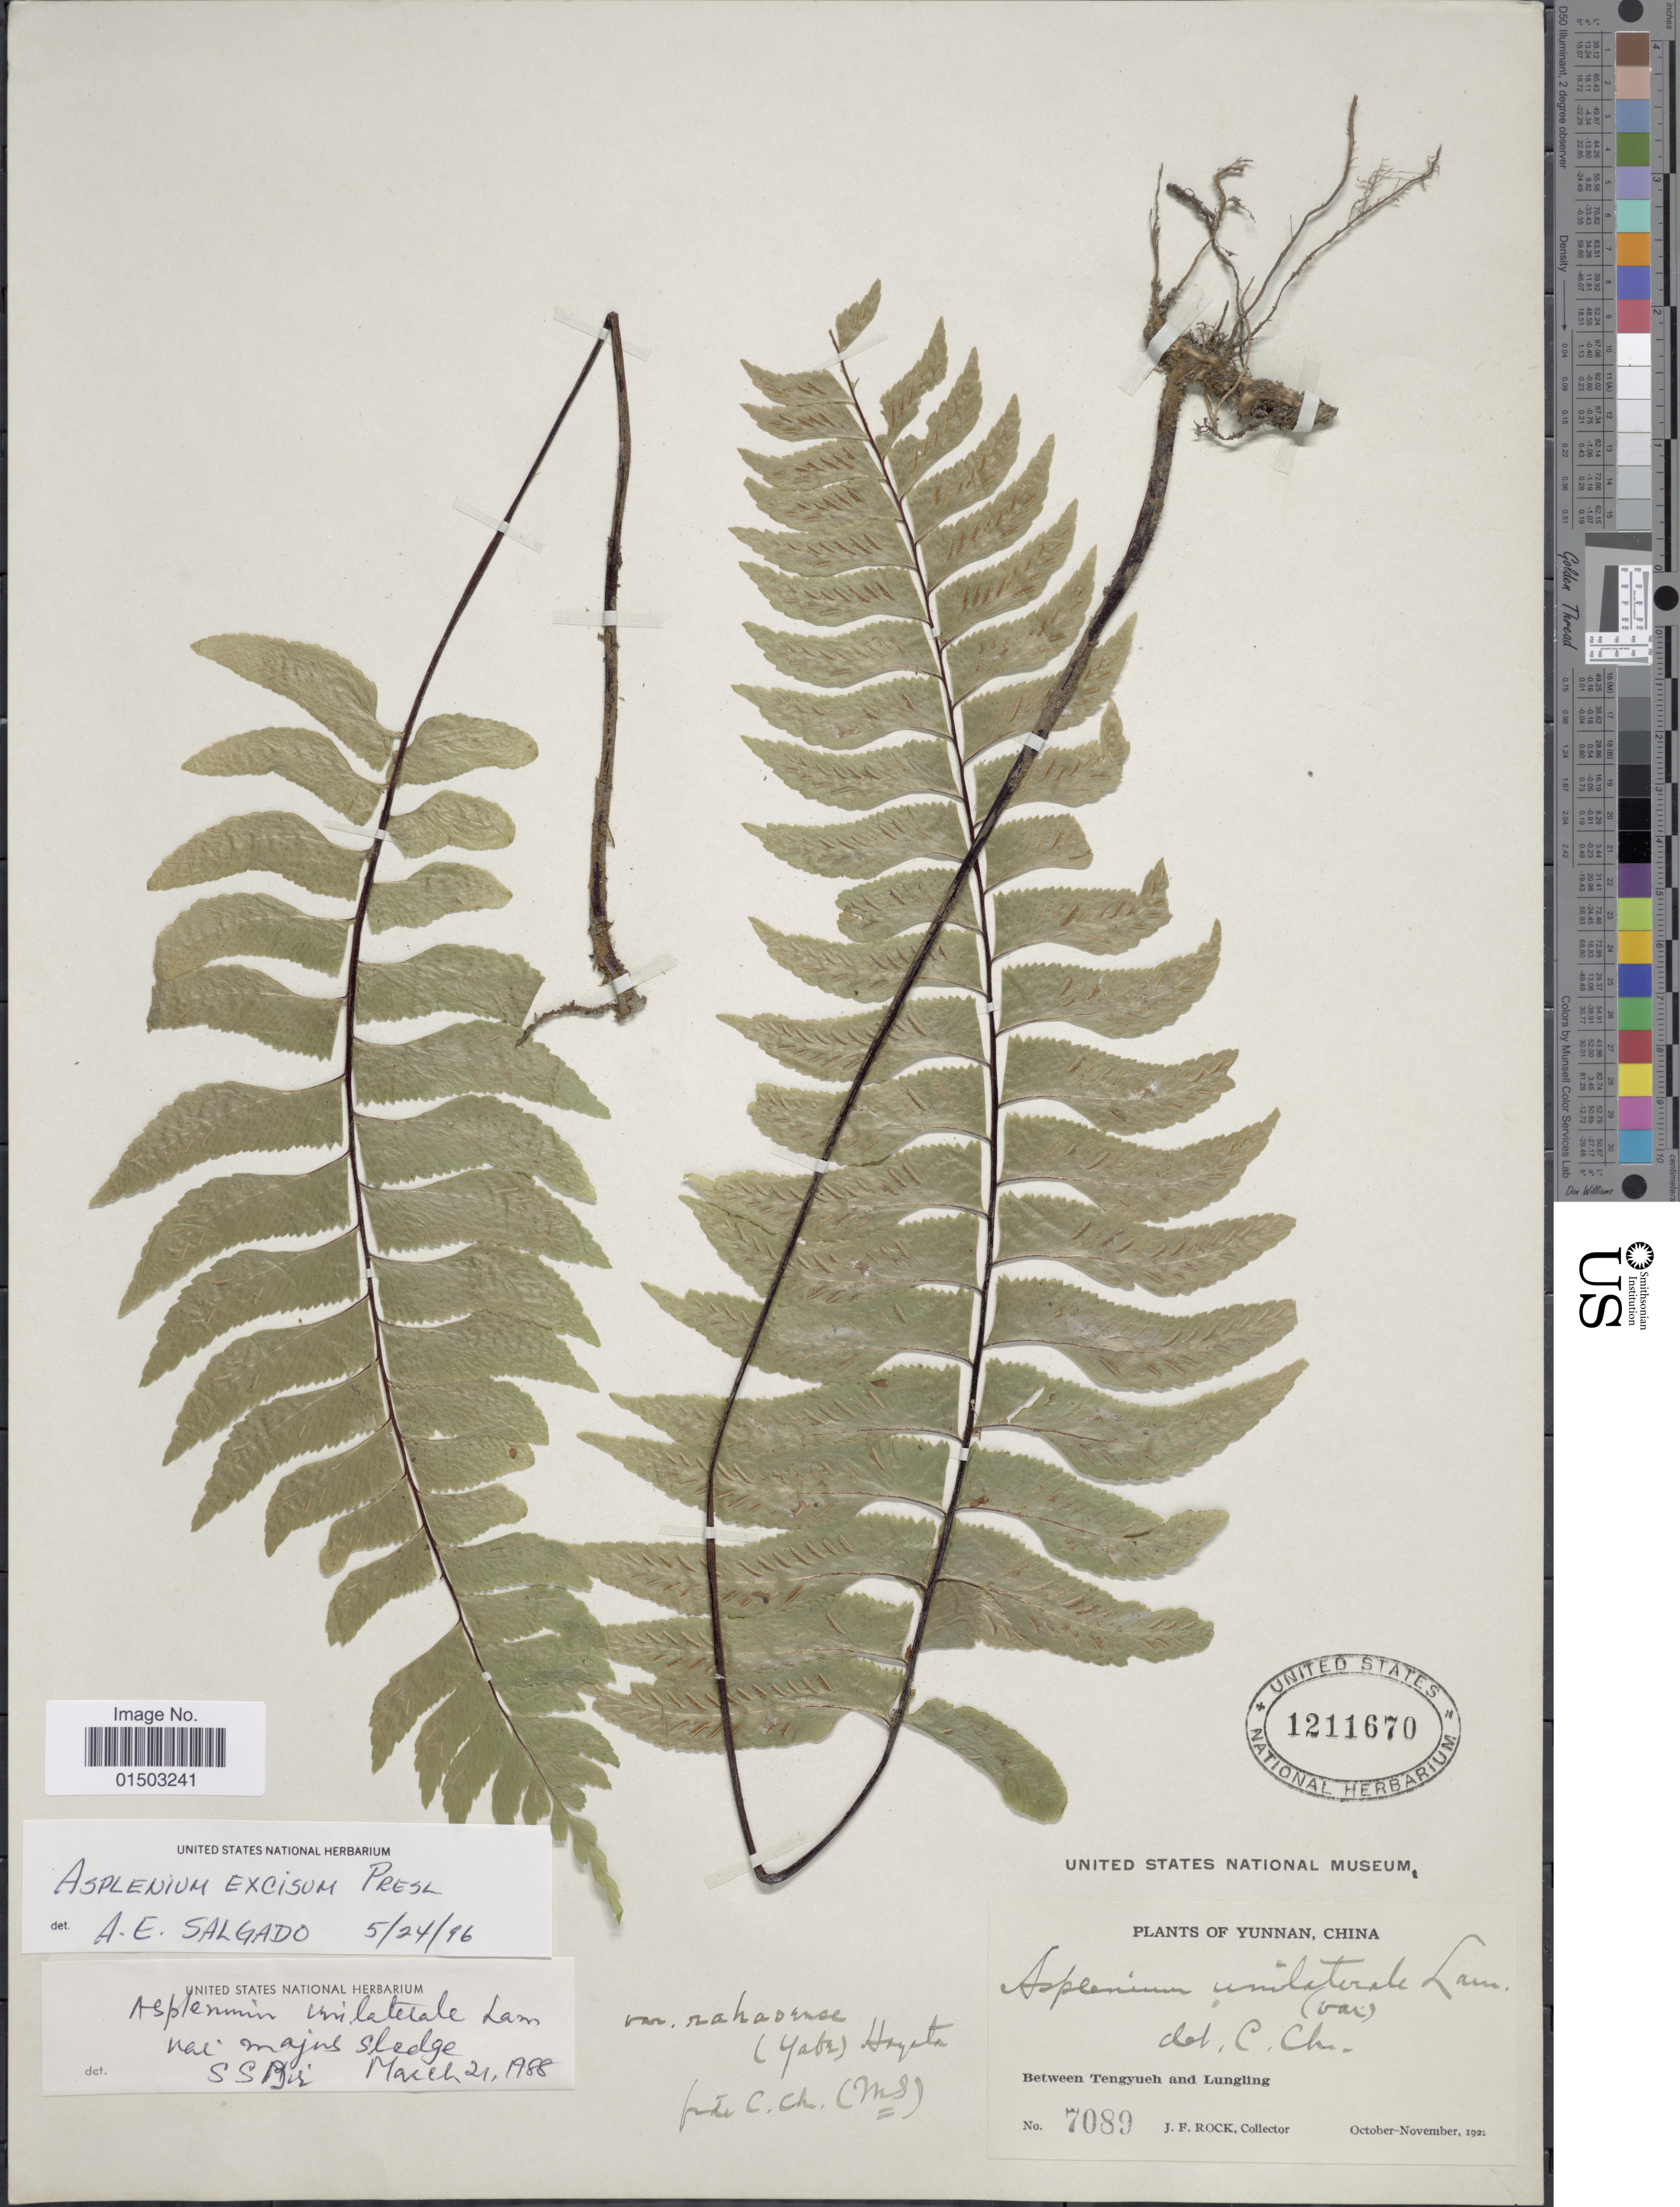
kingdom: Plantae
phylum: Tracheophyta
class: Polypodiopsida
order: Polypodiales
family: Aspleniaceae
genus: Hymenasplenium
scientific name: Hymenasplenium unilaterale var. majus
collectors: J. Rock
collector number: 7089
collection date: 1922-10/1922-11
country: China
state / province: Yunnan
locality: Yunnan, China. Between Tengyueh and Lungling.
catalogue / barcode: US 1211670